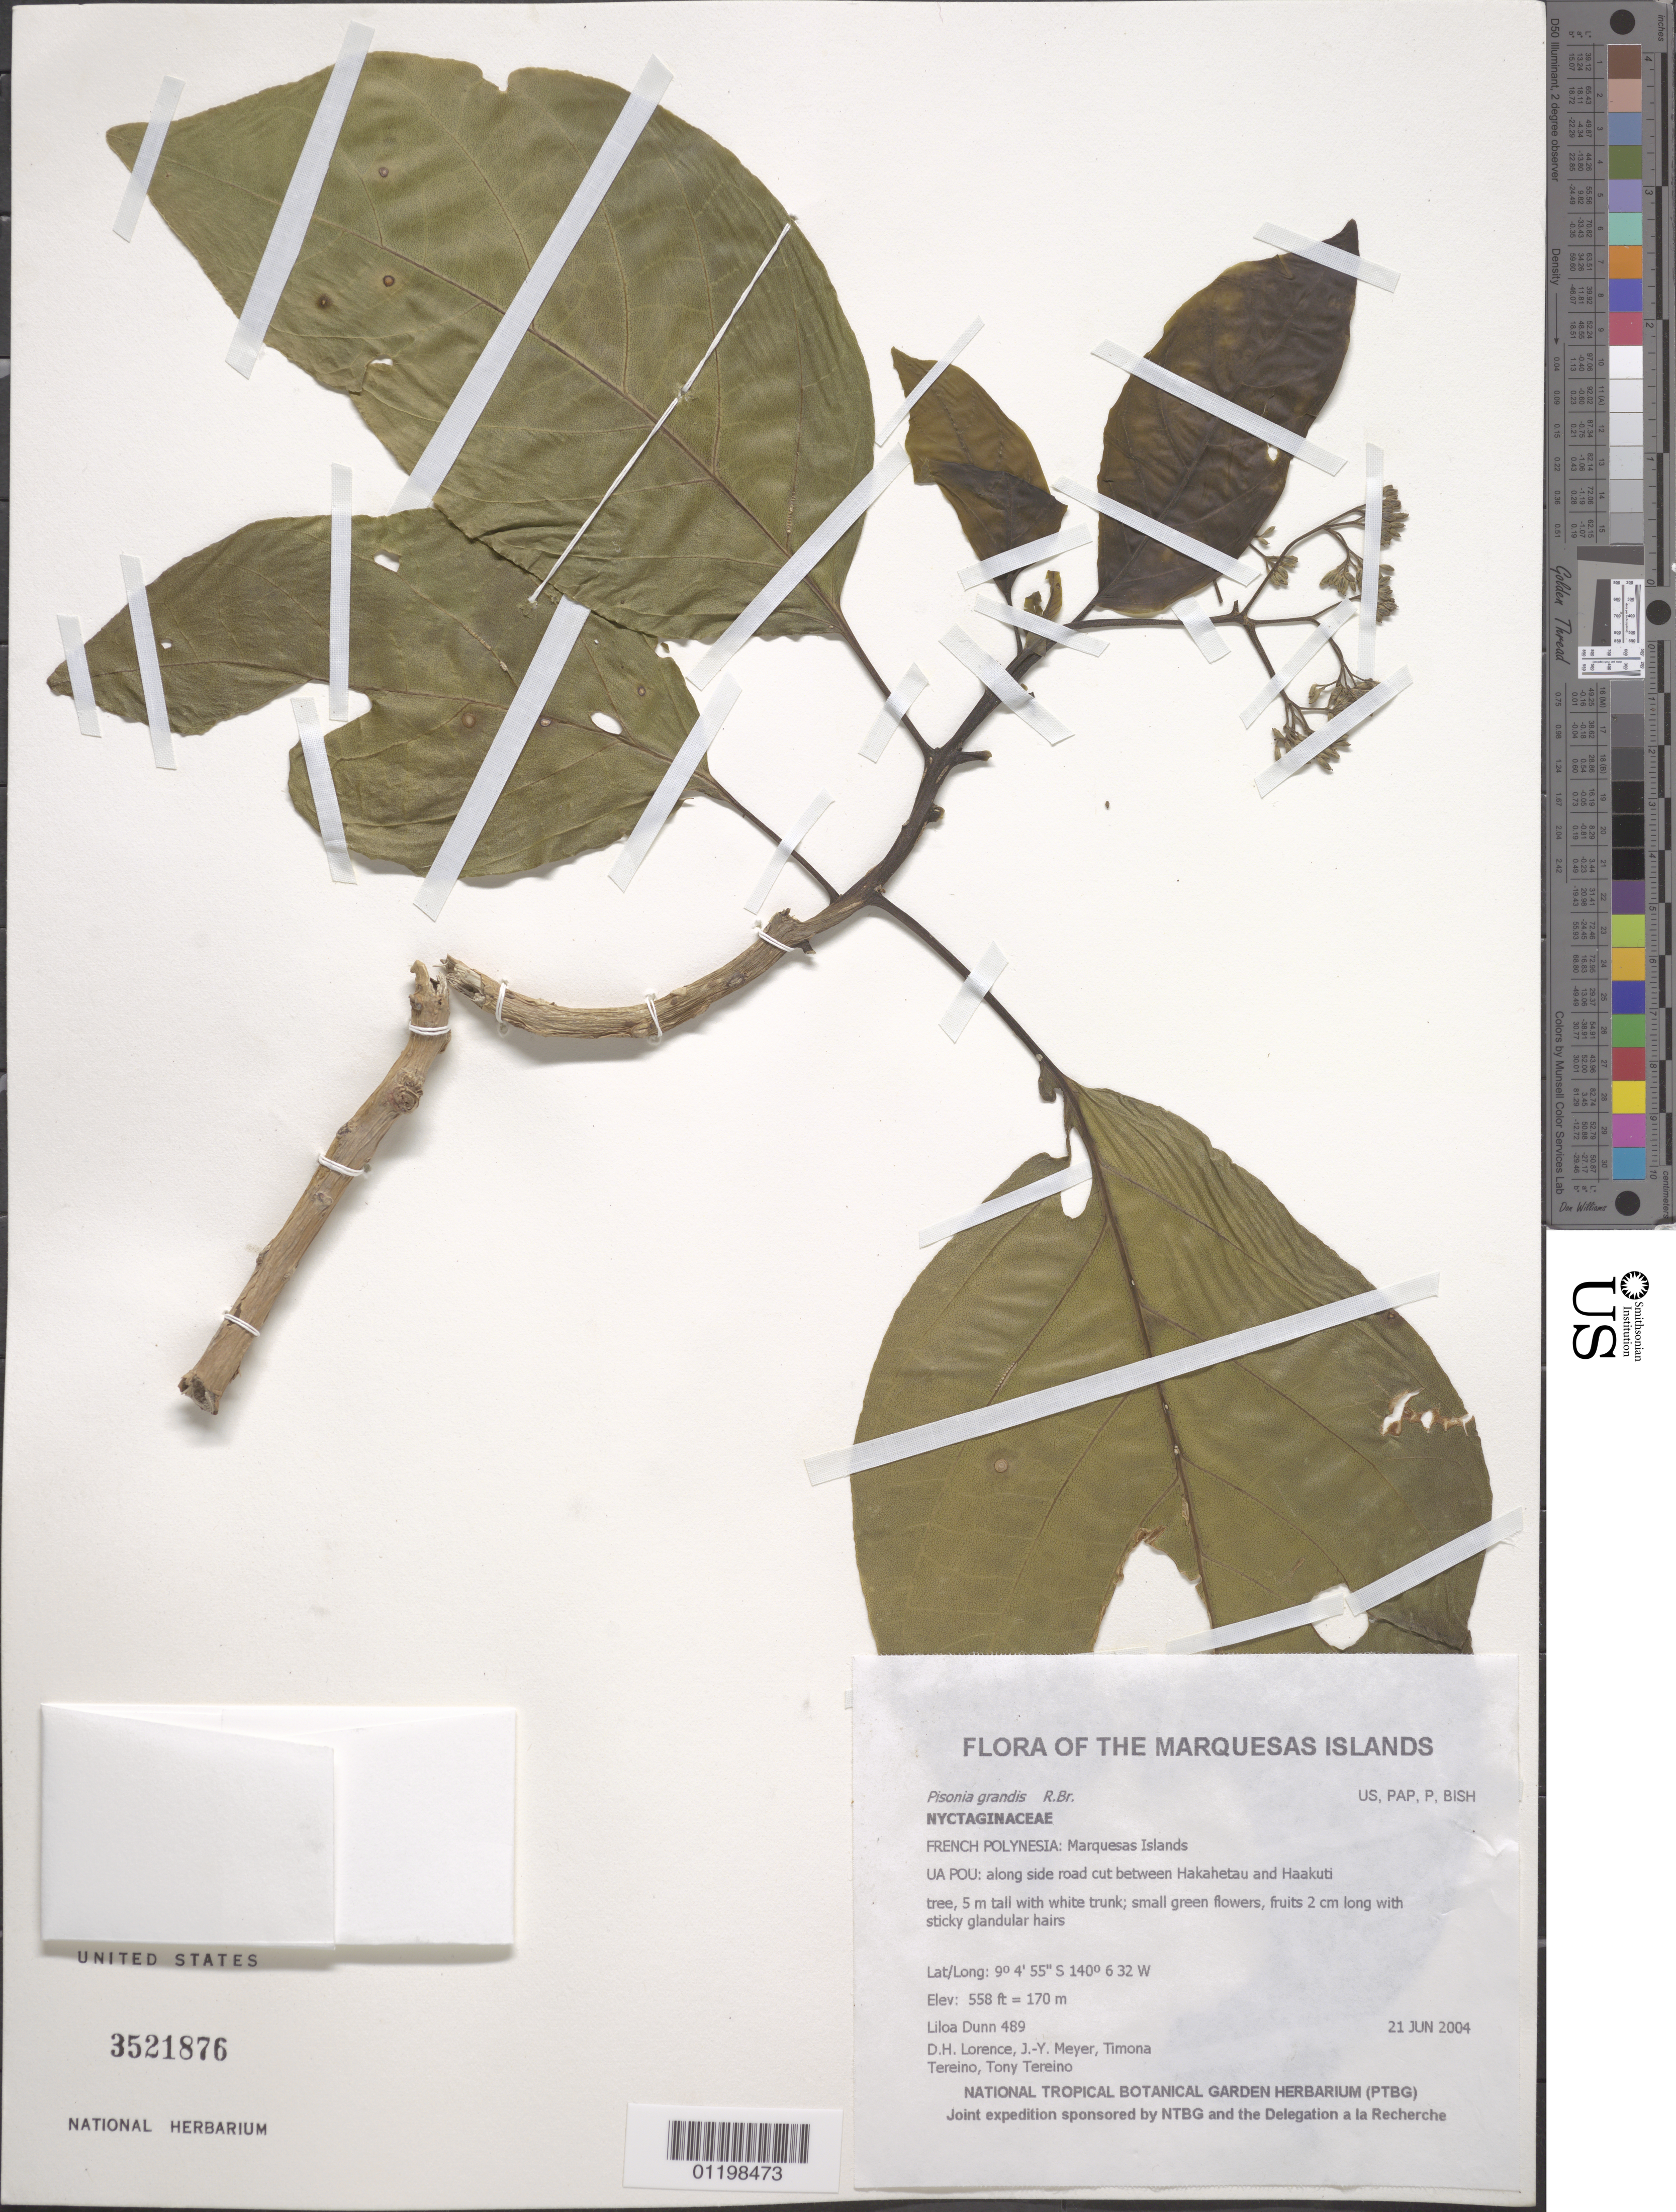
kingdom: Plantae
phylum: Tracheophyta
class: Magnoliopsida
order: Caryophyllales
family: Nyctaginaceae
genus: Pisonia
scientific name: Pisonia grandis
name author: R. Br.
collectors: L. Dunn, D. Lorence, J.-Y. Meyer, T. Tereino & T. Tereino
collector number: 489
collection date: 2004-06-21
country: French Polynesia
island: Ua Pou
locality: Along side road cut between Hakahetau and Haakuti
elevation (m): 170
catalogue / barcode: US 3521876